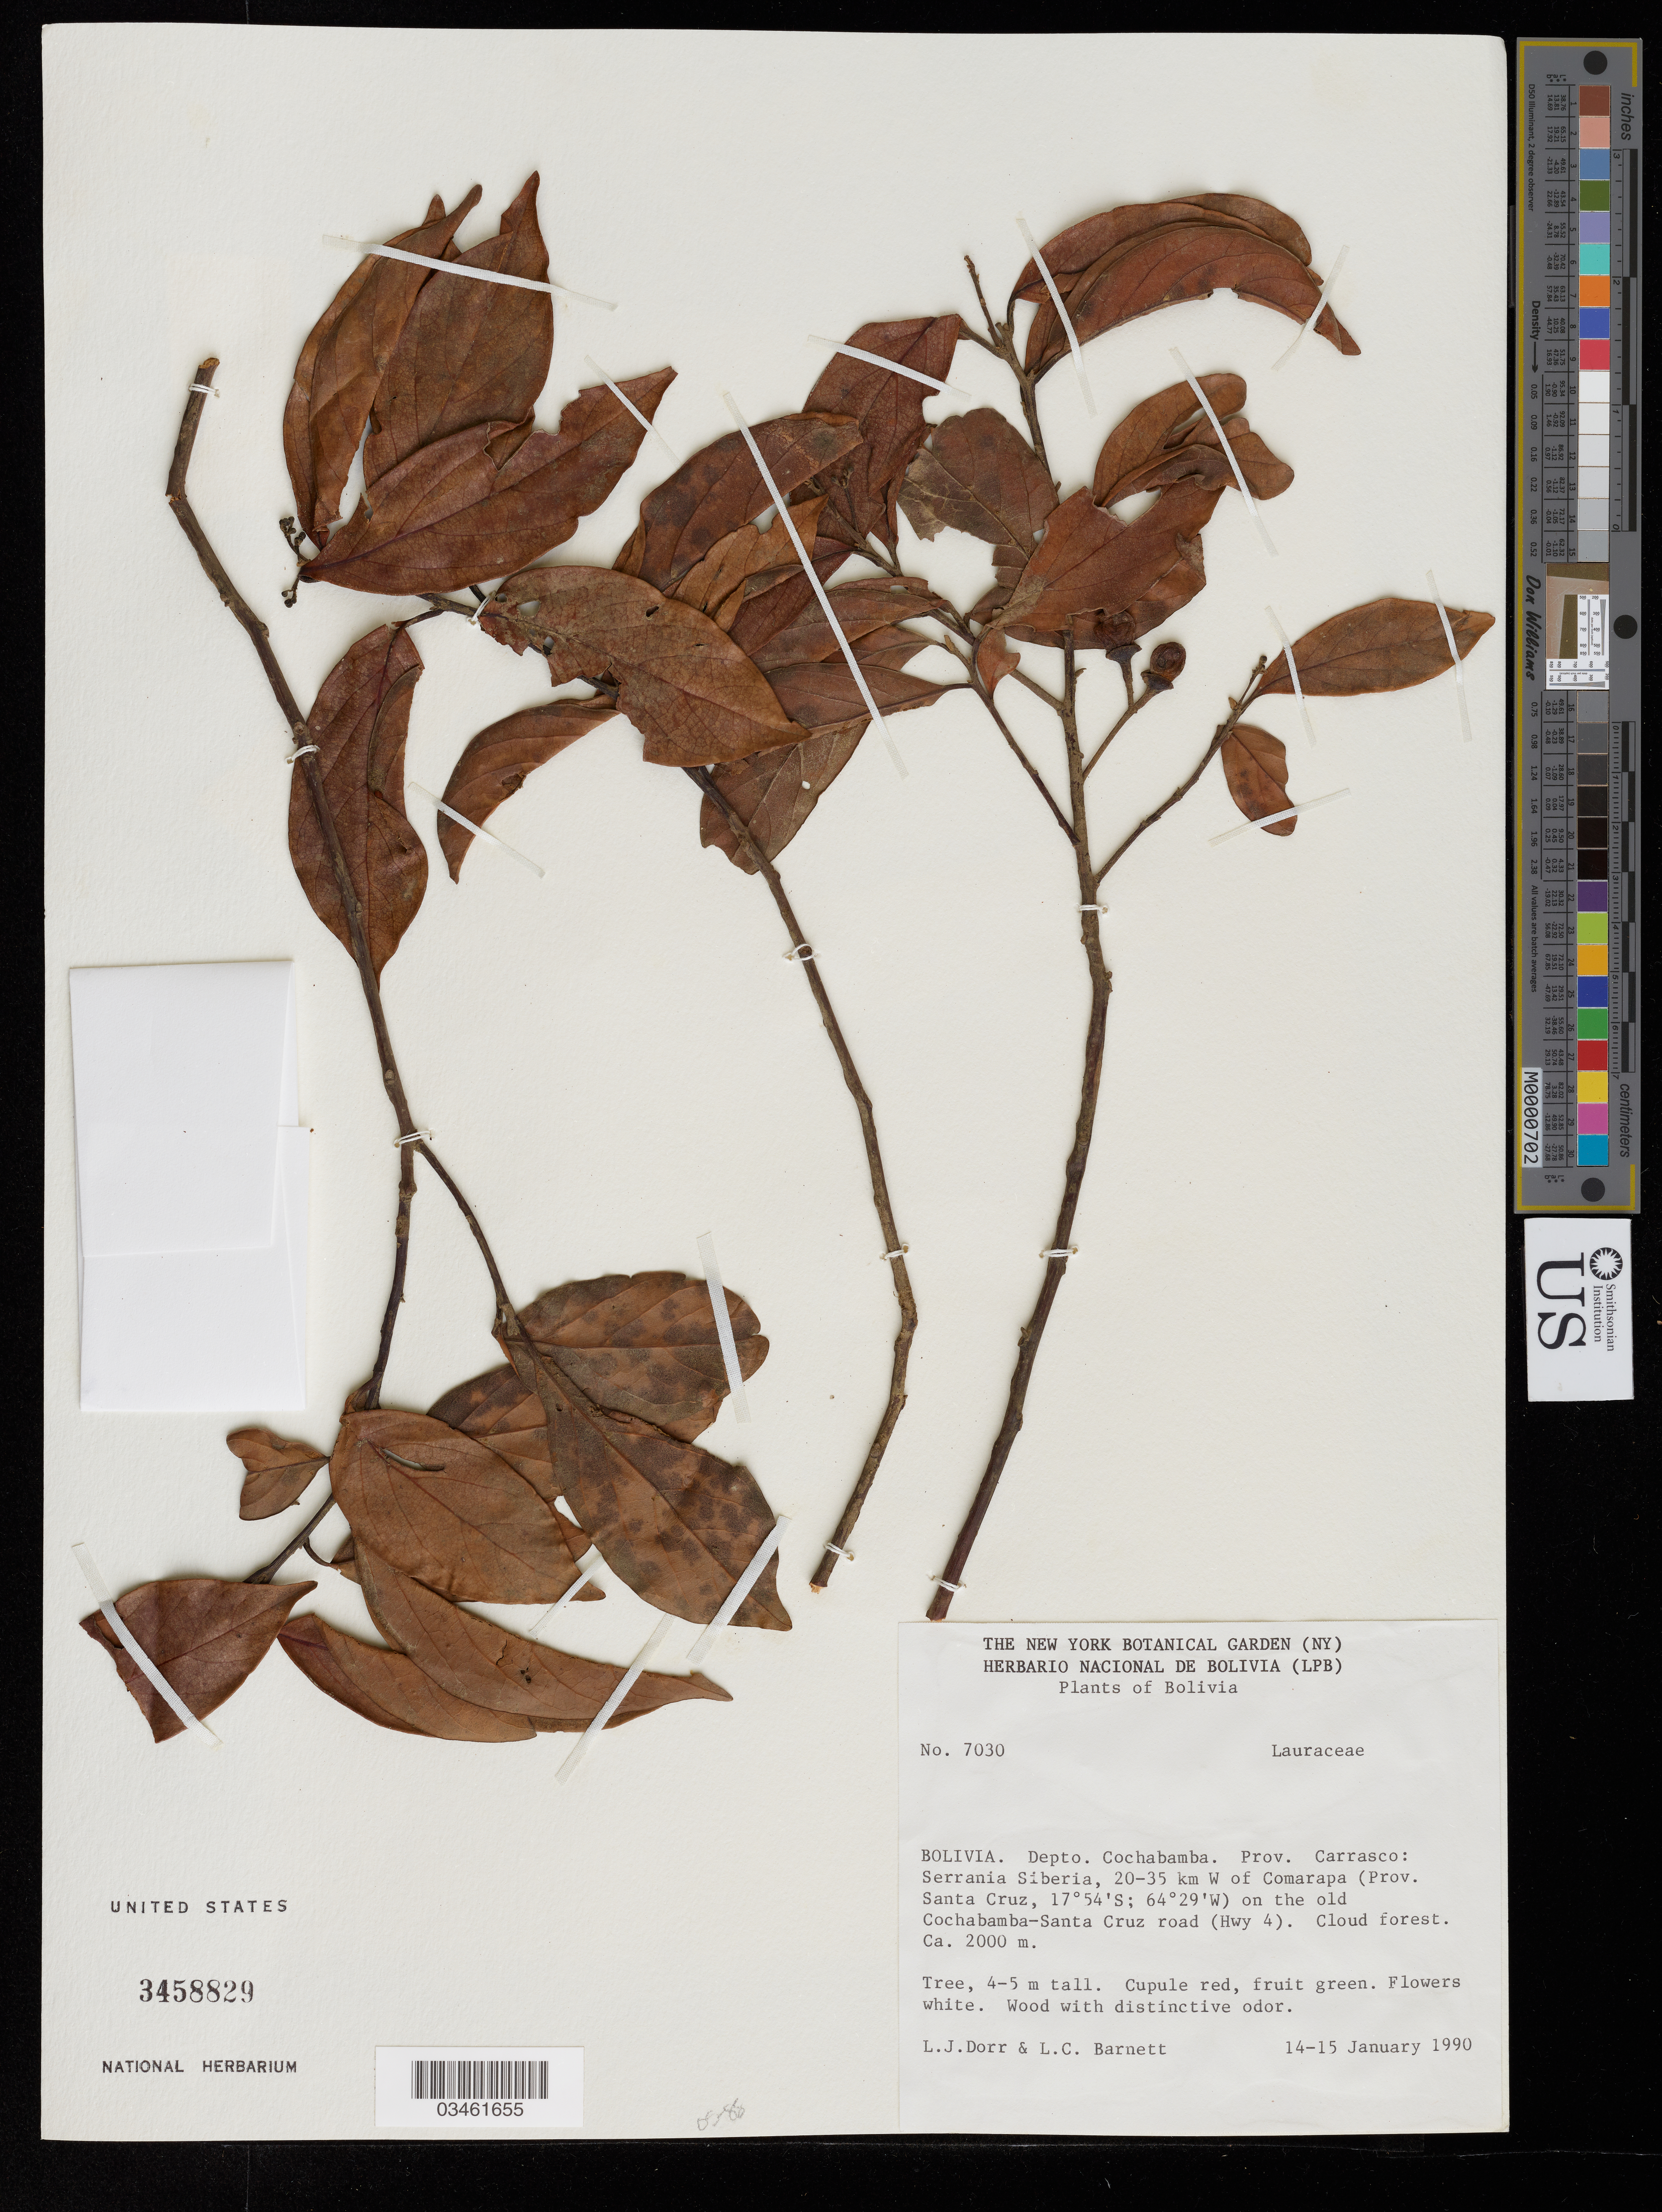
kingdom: Plantae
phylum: Tracheophyta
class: Magnoliopsida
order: Laurales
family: Lauraceae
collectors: L. J. Dorr & L. C. Barnett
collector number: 7030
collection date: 1990-01-14/1990-01-15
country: Bolivia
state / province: Cochabamba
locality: Depto. Cochabamba. Prov. Carrasco: Serrania Siberia, 20-35 km W of Comarapa (Prov. Santa Cruz) on the old Cochabamba-Santa Cruz road (Hwy 4).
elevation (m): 2000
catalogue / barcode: US 3458829